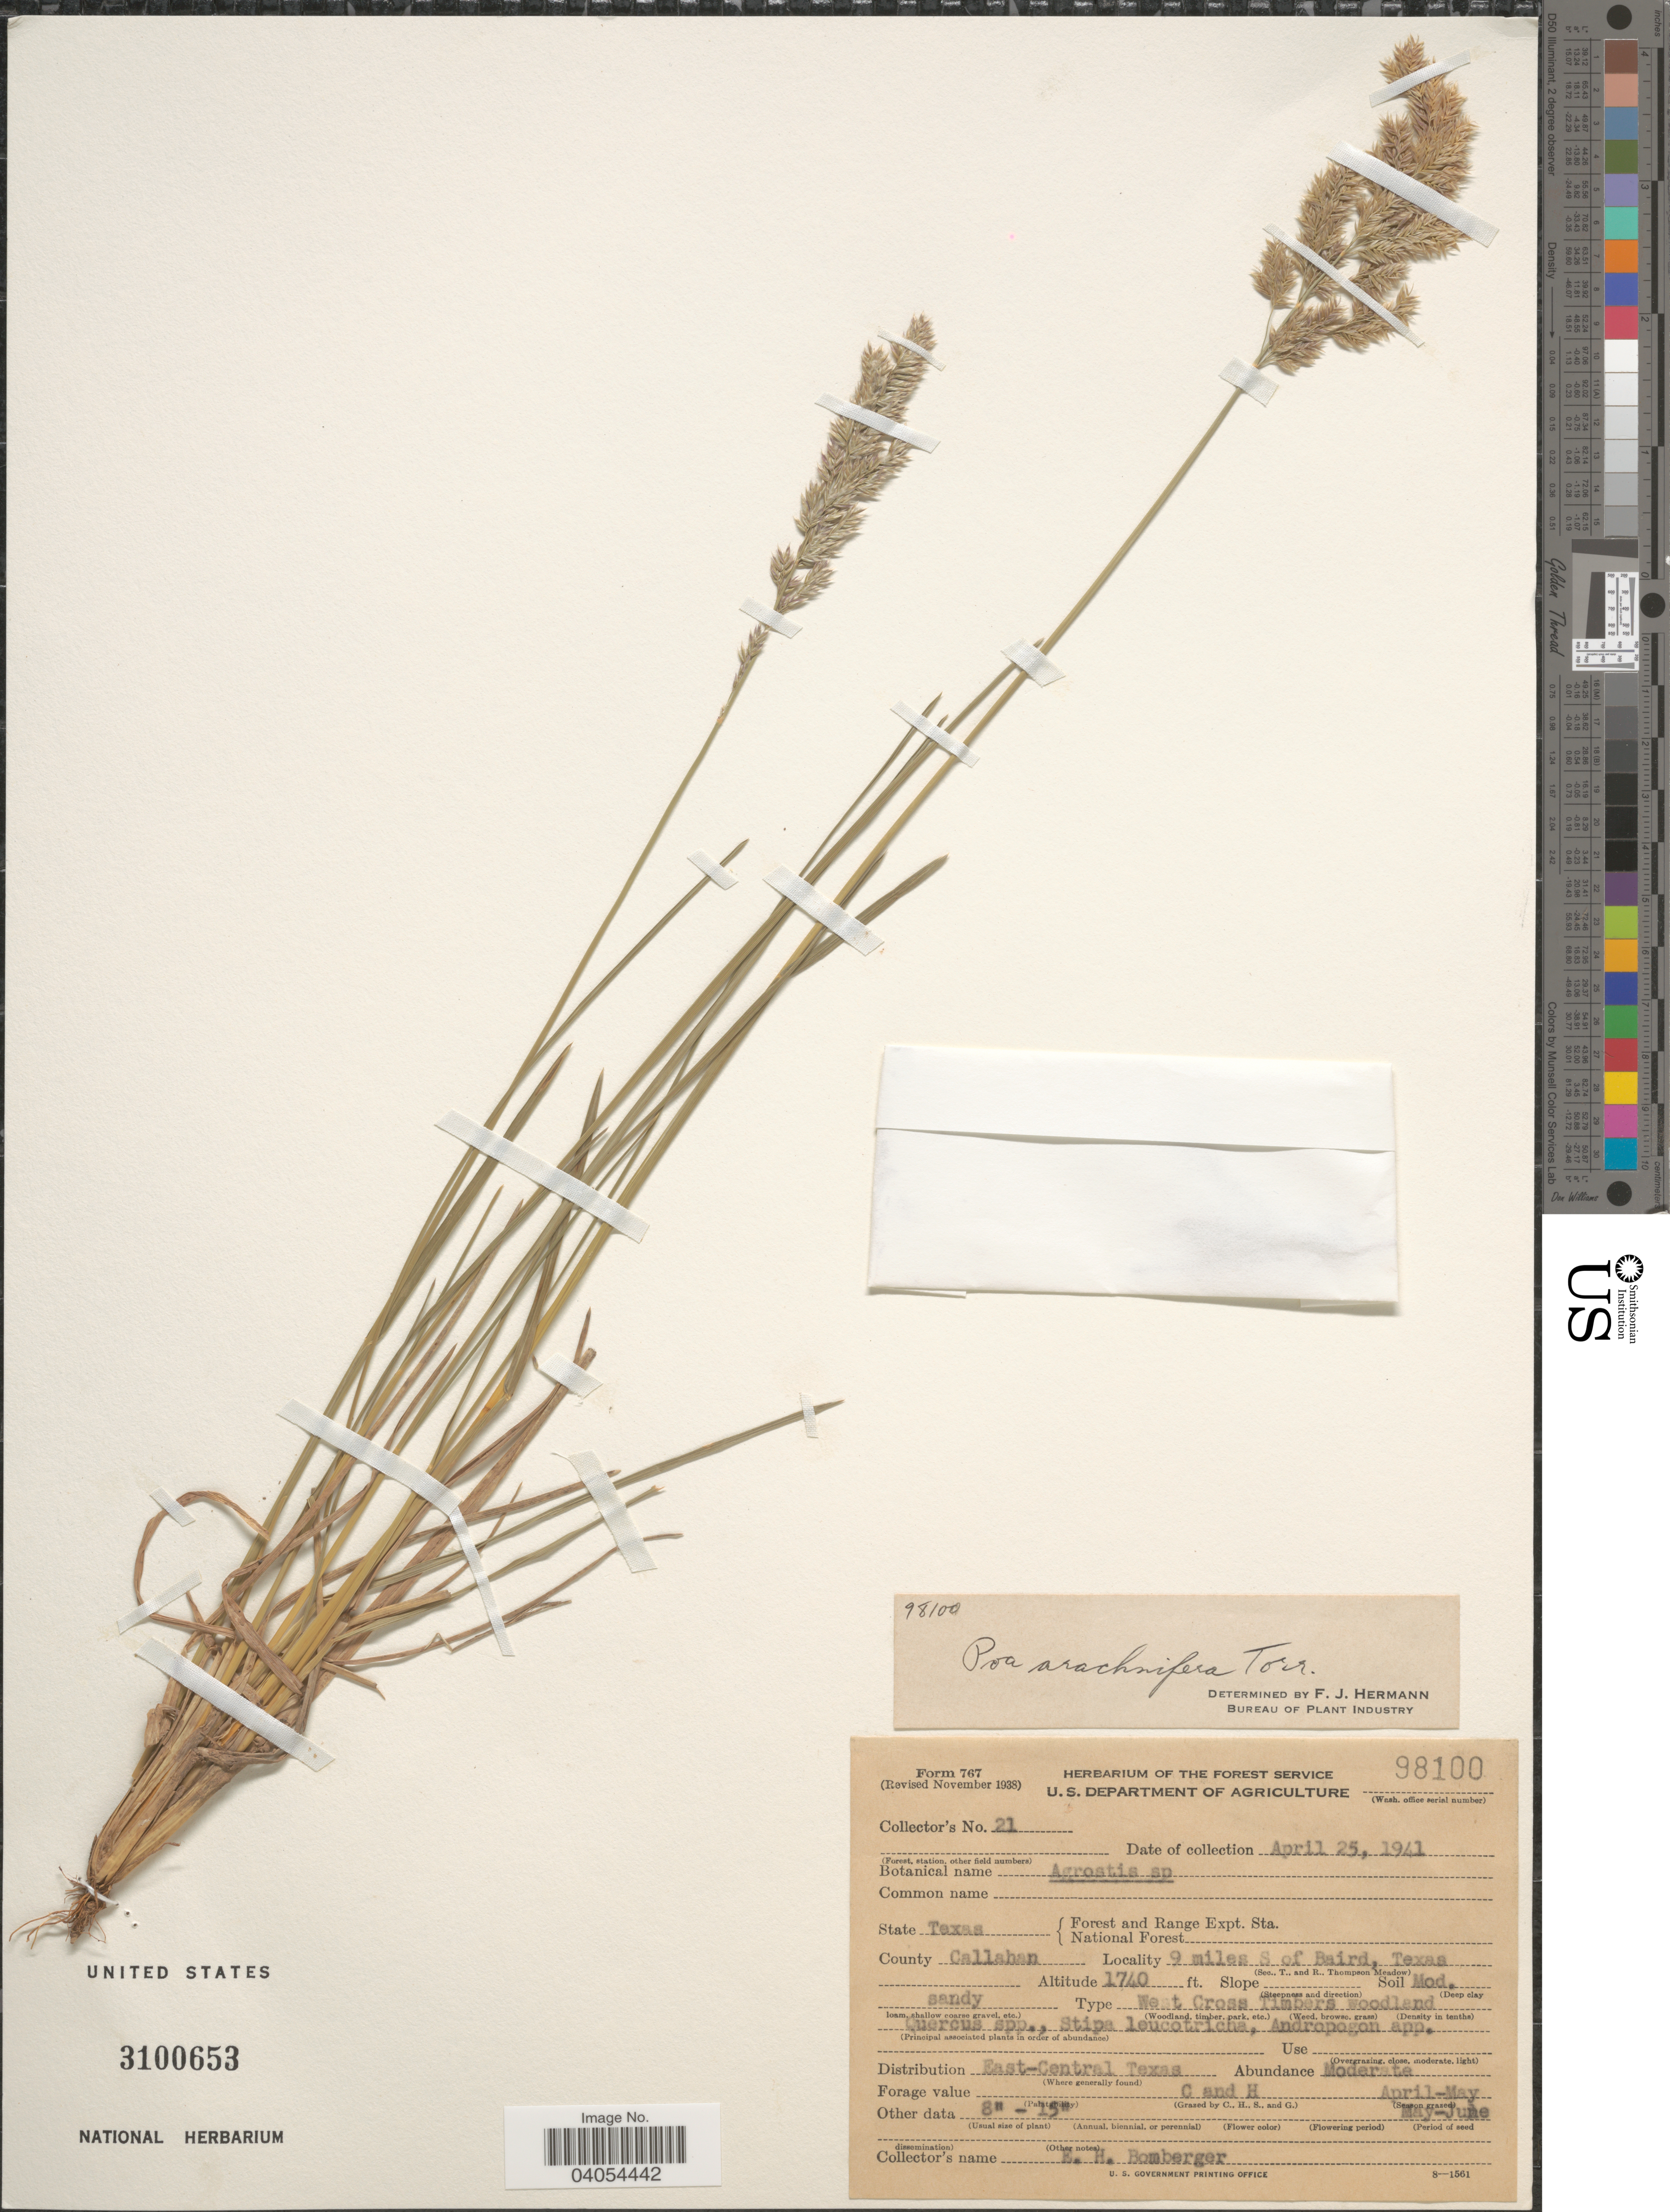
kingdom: Plantae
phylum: Tracheophyta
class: Liliopsida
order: Poales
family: Poaceae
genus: Poa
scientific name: Poa arachnifera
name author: Torr.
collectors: E. Bomberger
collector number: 21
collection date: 1941-04-25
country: United States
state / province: Texas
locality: County Callahan. 9 miles S of Baird.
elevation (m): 530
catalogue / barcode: US 3100653